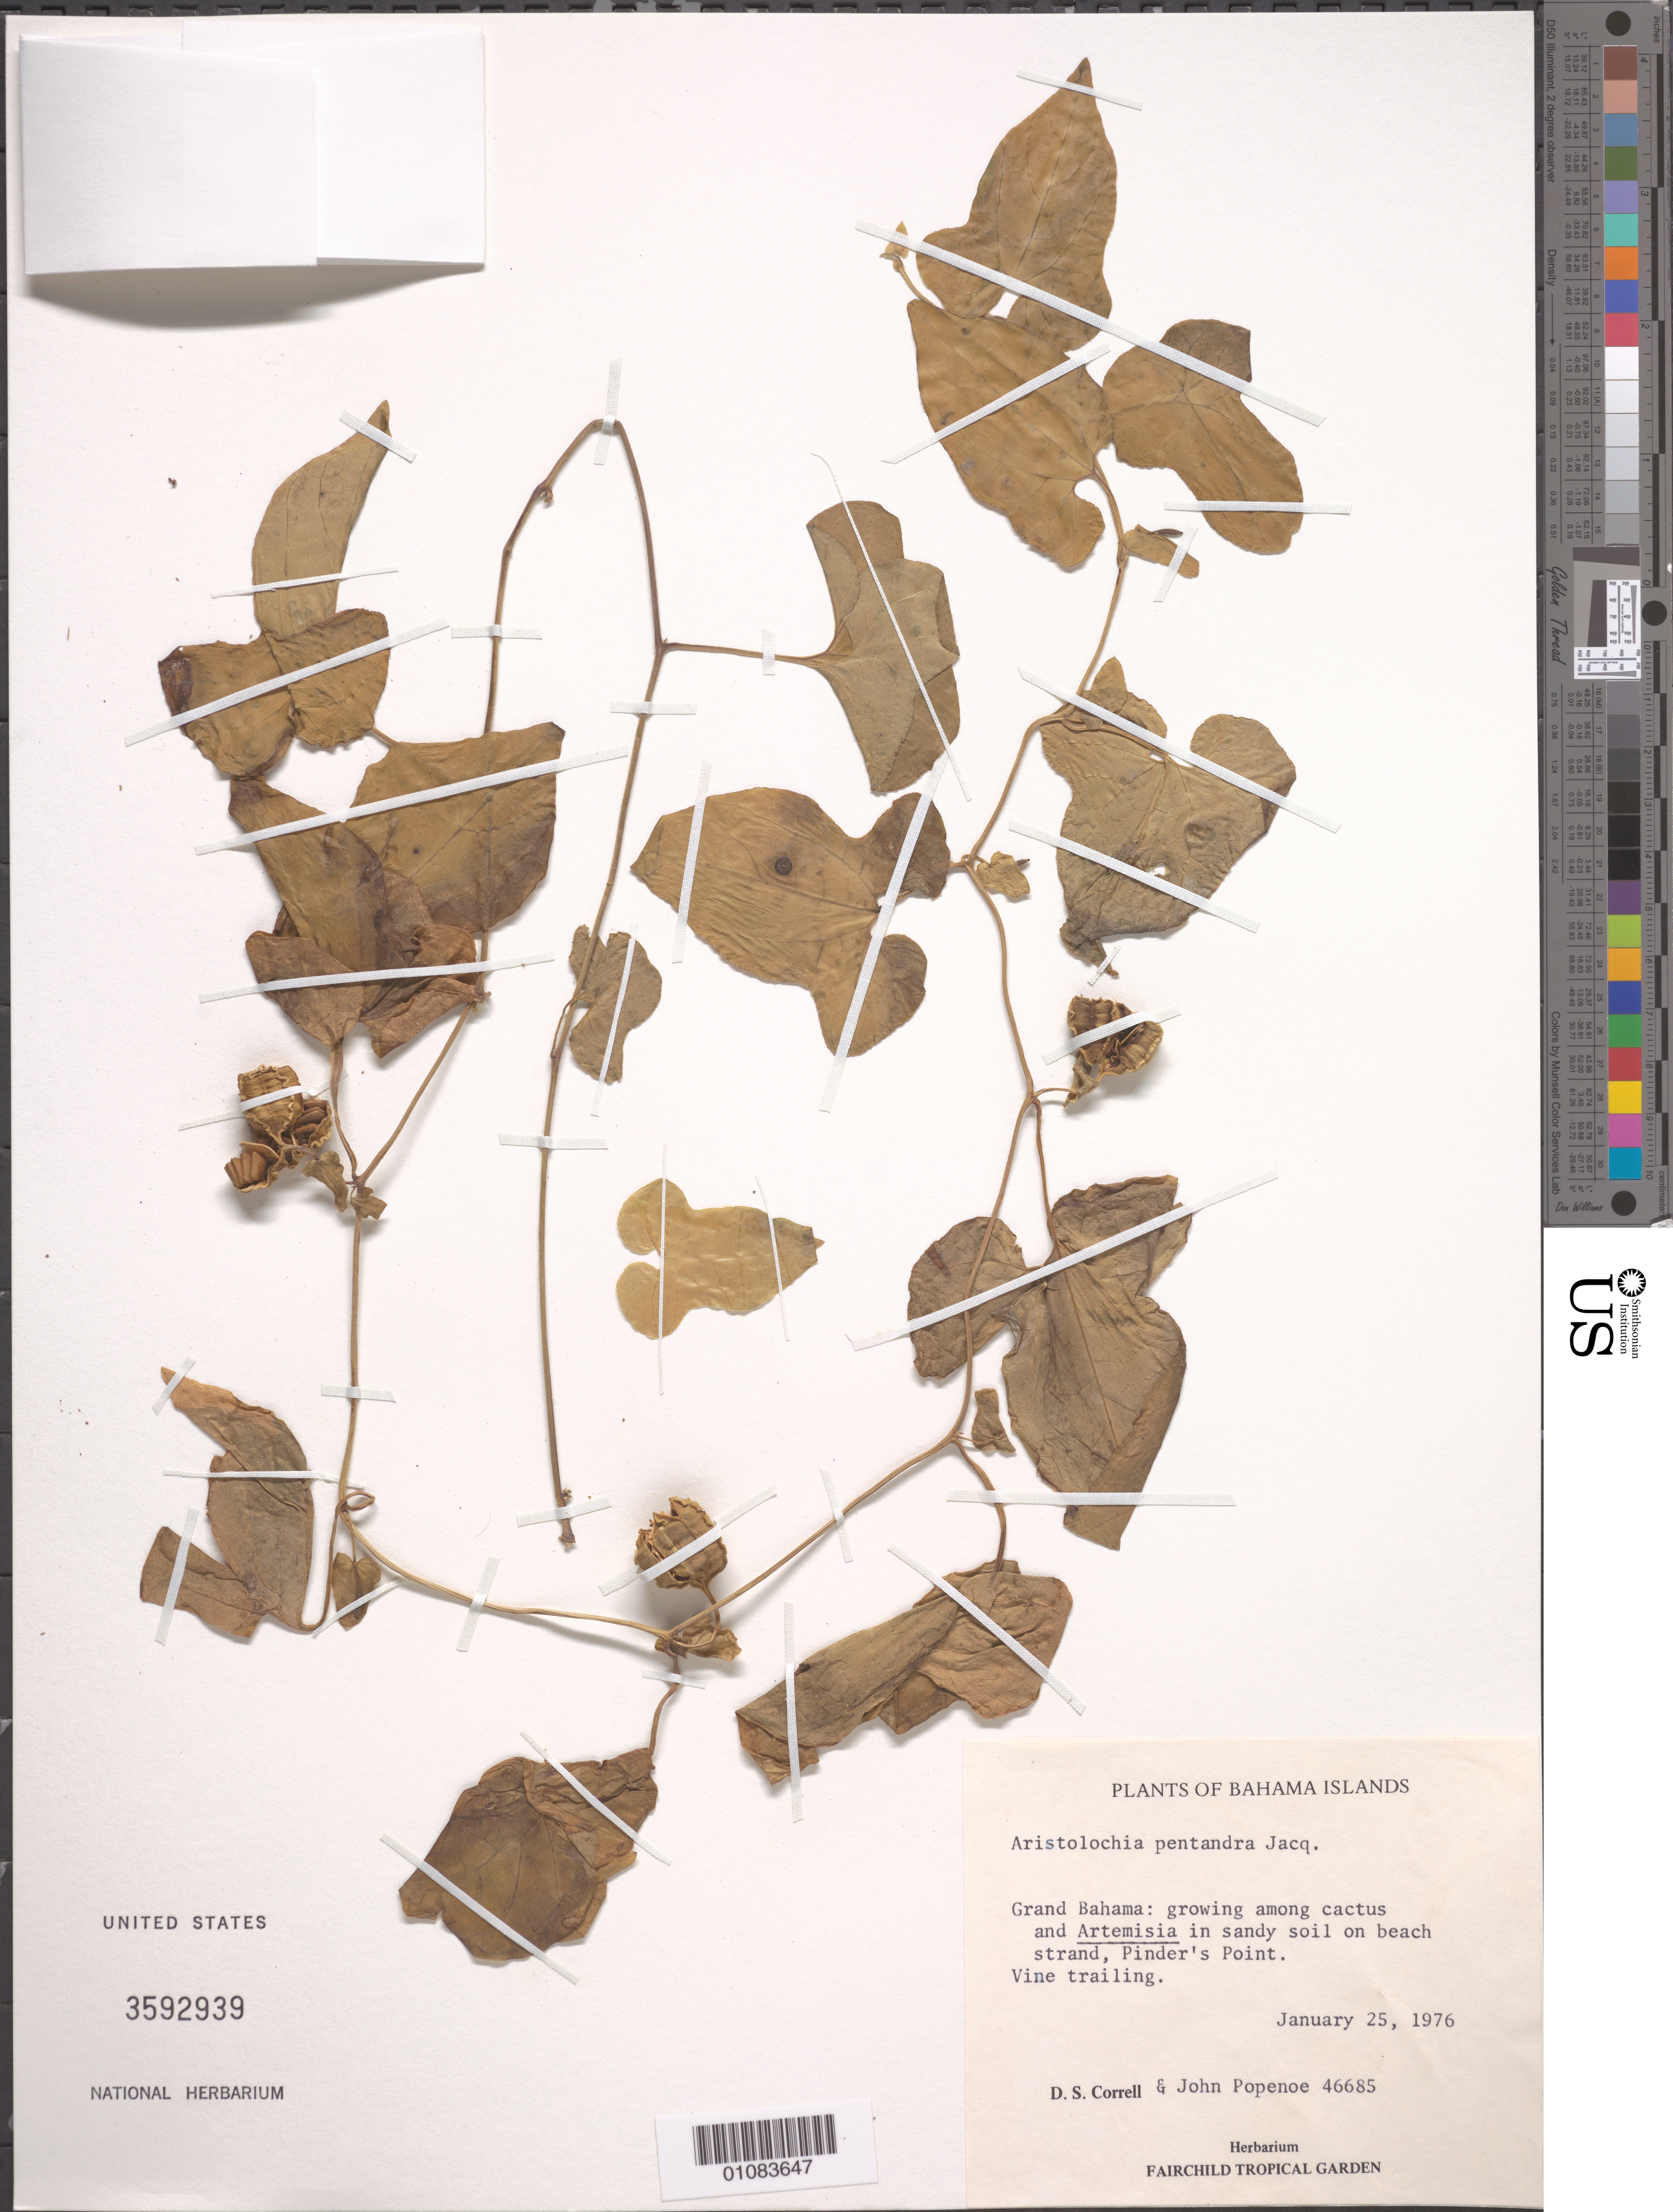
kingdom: Plantae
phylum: Tracheophyta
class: Magnoliopsida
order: Piperales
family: Aristolochiaceae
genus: Aristolochia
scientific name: Aristolochia pentandra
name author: Sessé & Moc.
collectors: D. S. Correll & J. Popenoe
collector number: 46685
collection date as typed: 25 Jan 1976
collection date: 1976-01-25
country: Bahamas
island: Grand Bahama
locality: Grand Bahama: Pinder's Point.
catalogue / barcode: US 3592930